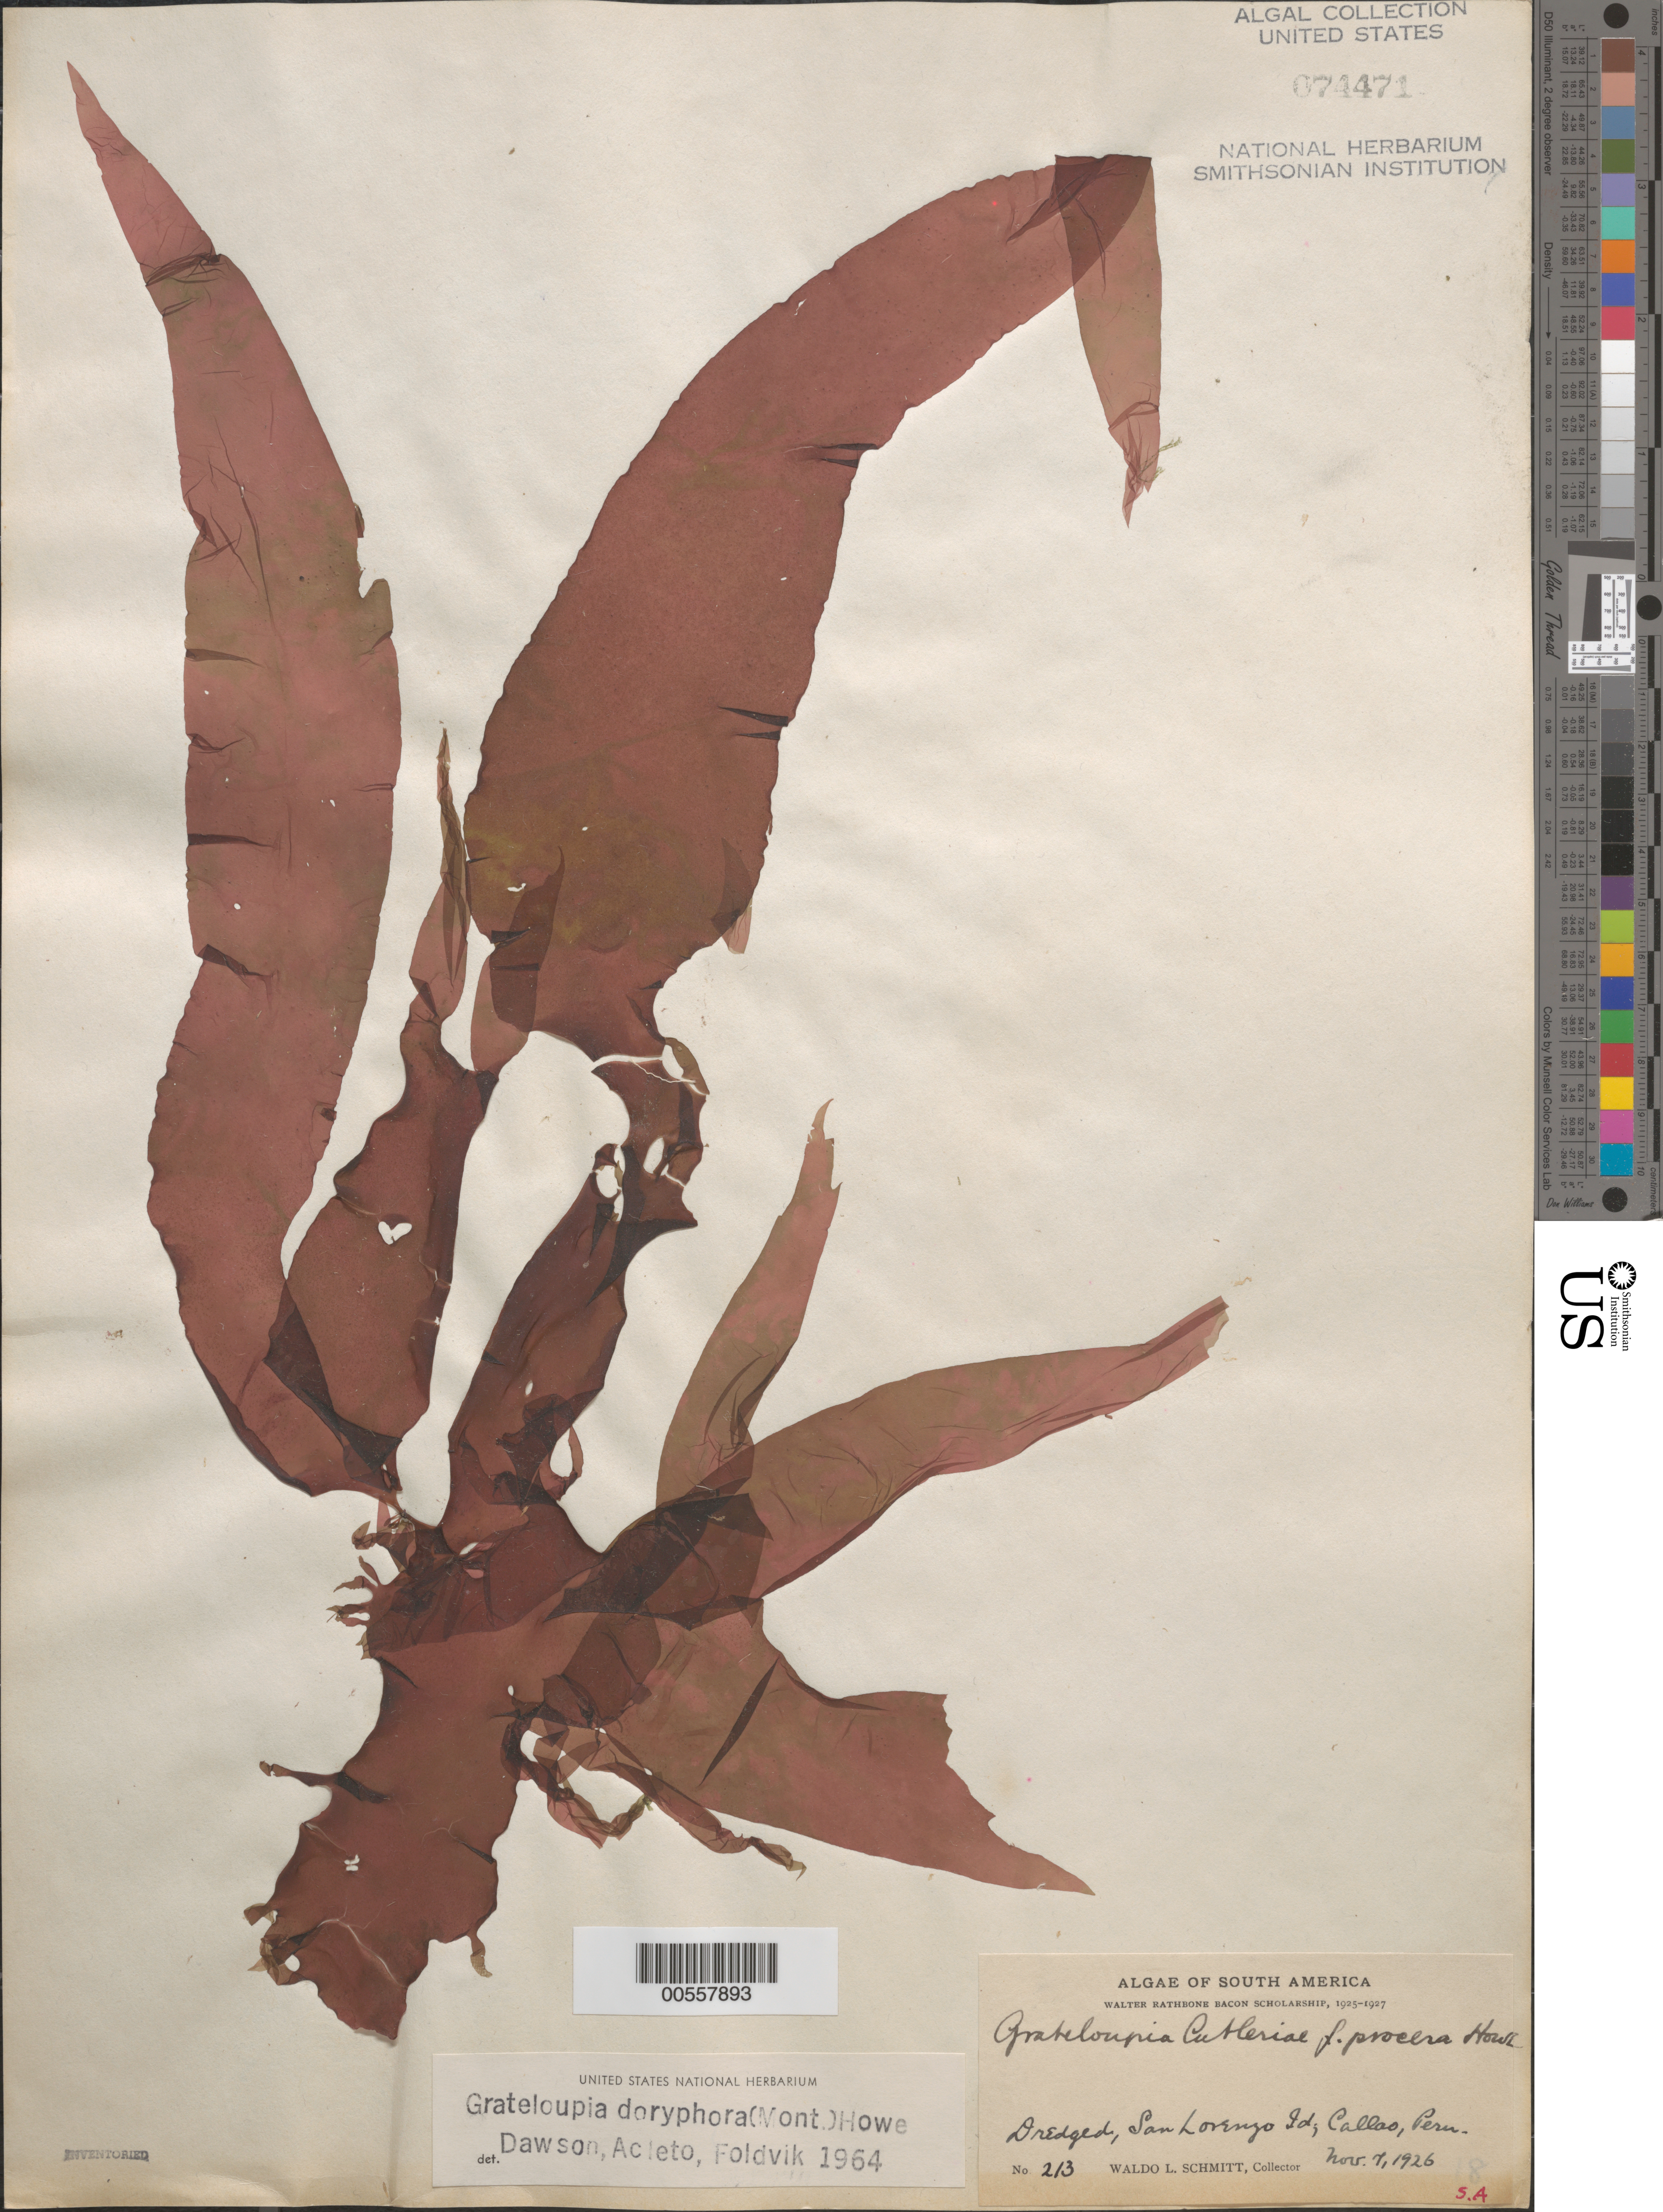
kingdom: Plantae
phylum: Rhodophyta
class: Florideophyceae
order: Halymeniales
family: Halymeniaceae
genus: Grateloupia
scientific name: Grateloupia doryphora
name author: (Mont.) Howe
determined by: Dawson, E. Y.; Acleto O., C.; Foldvik, N.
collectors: W. L. Schmitt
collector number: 213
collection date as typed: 07 Nov 1926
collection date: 1926-11-07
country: Peru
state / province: Callao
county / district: Callao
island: Isla San Lorenzo (San Lorenzo Island)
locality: Callao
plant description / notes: Walter Rathbone Bacon Scholarship, 1925-1927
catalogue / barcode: US 74471